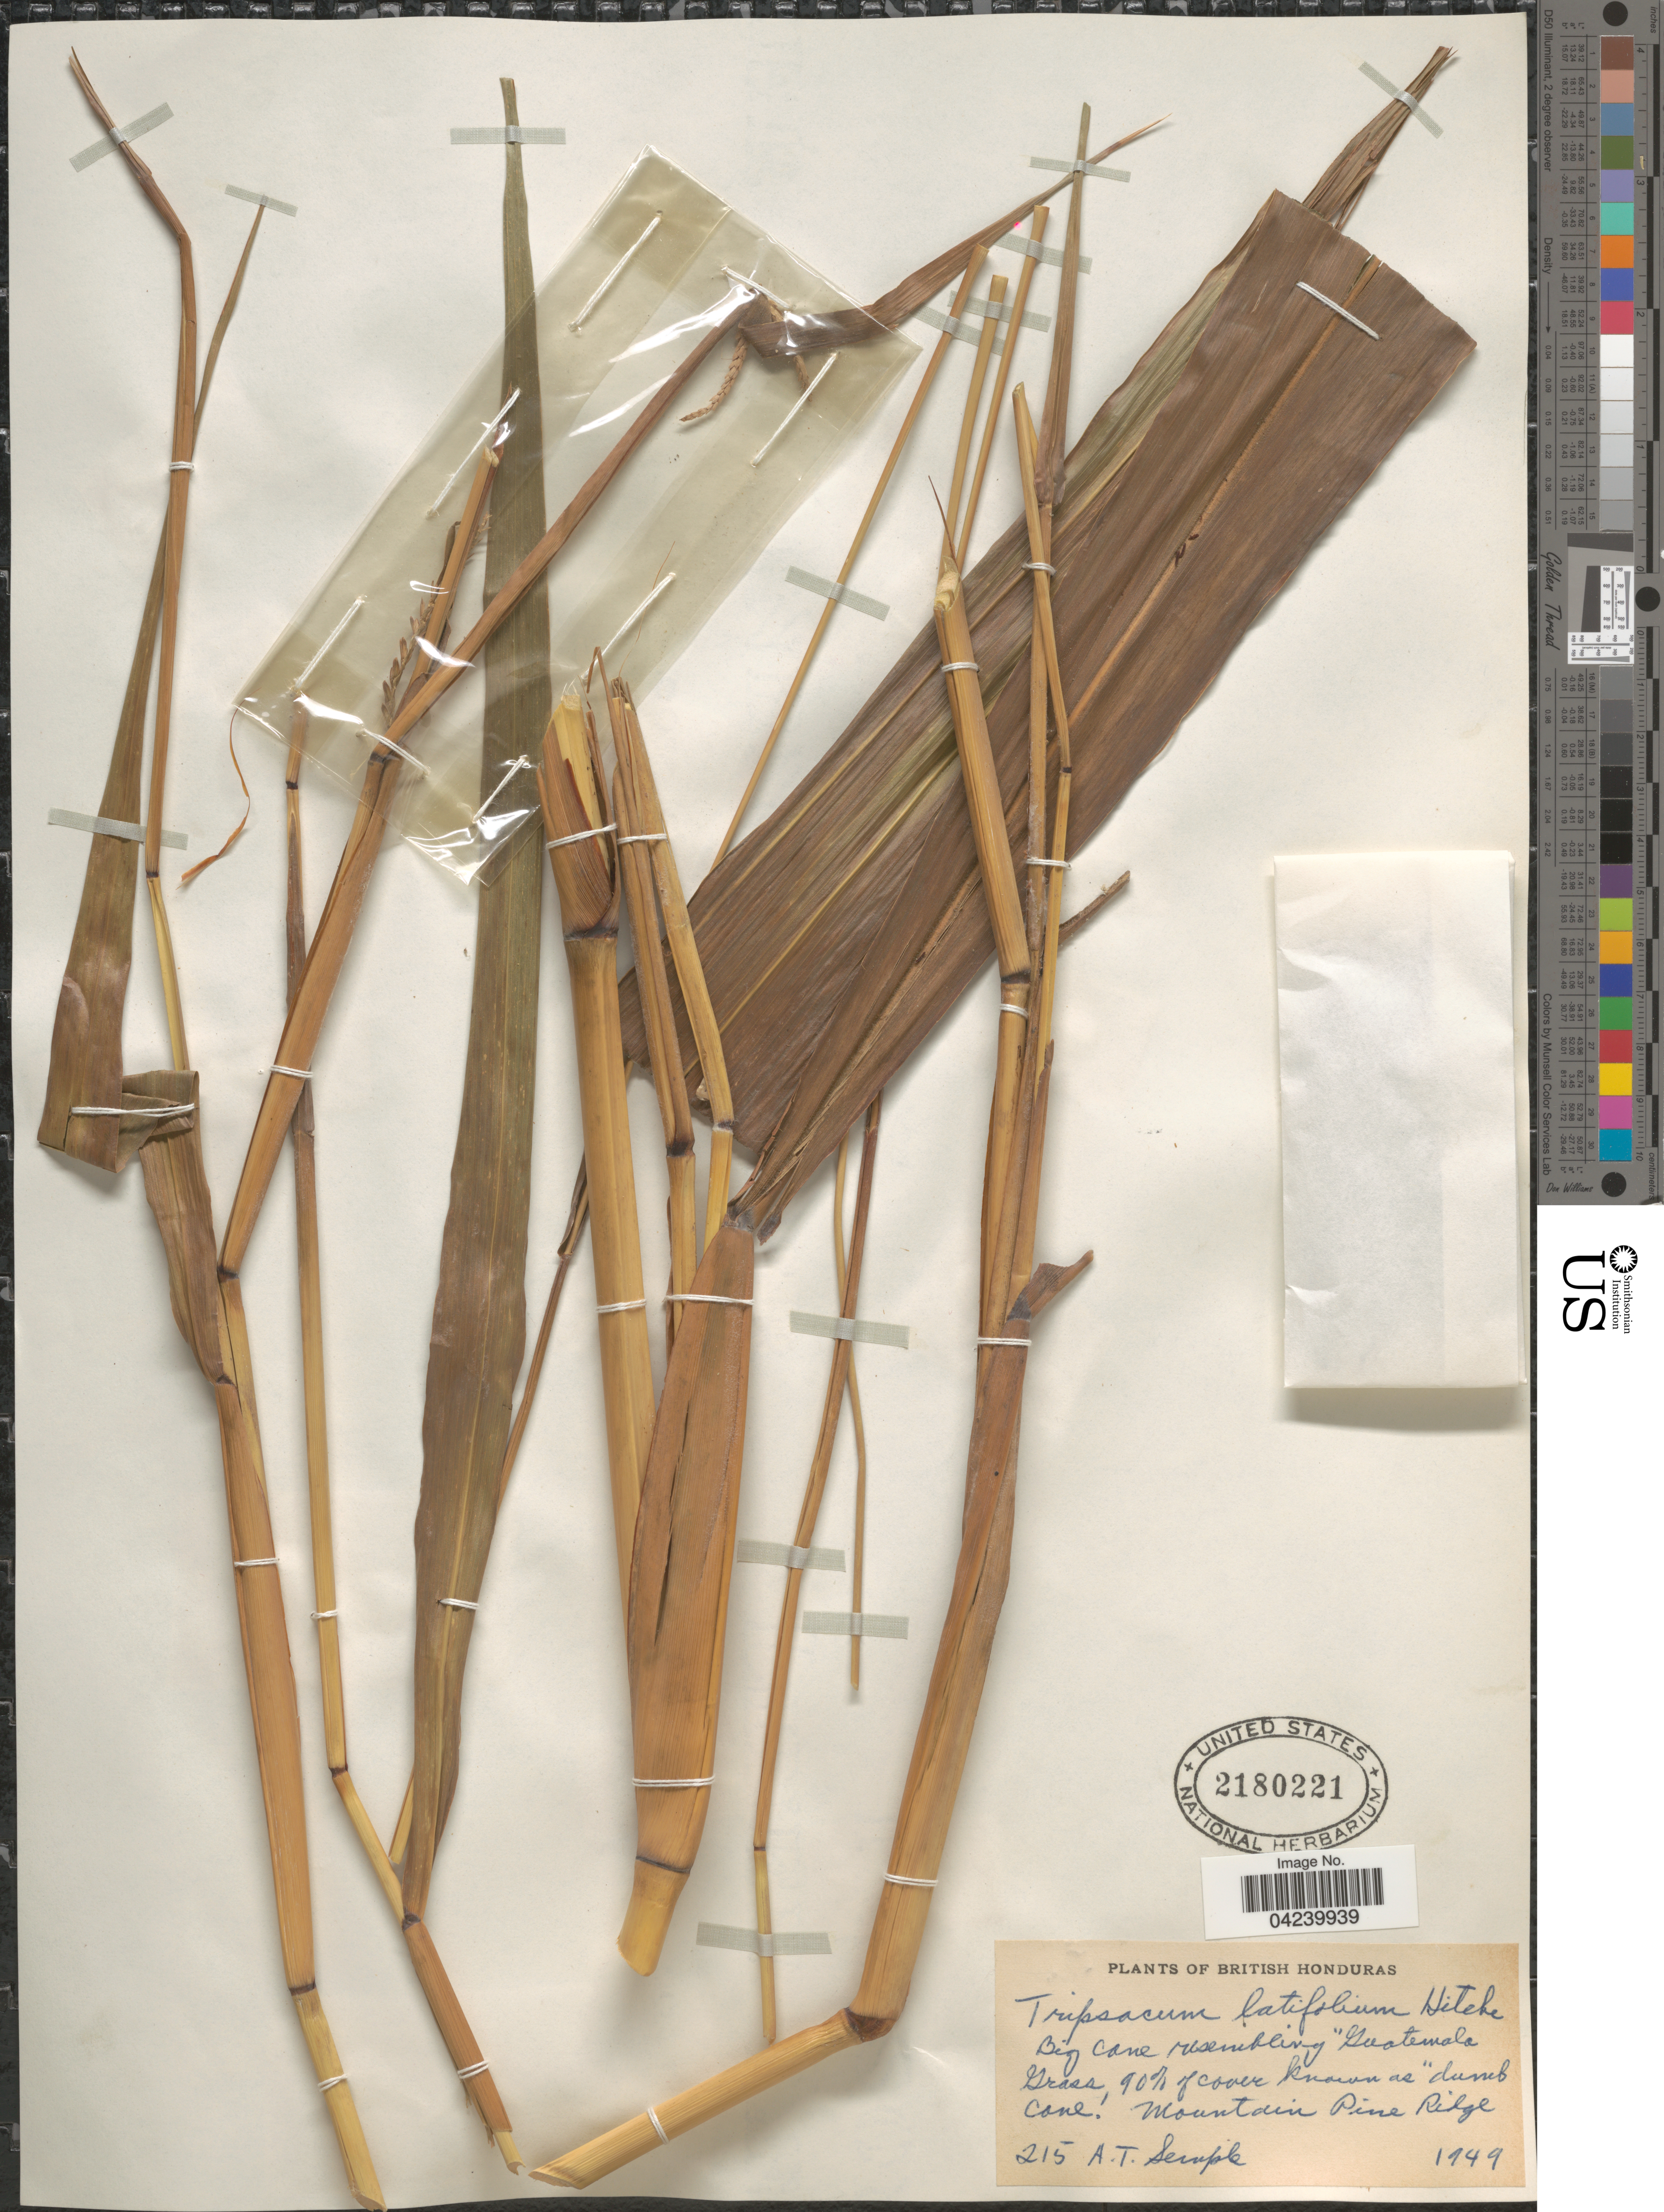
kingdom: Plantae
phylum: Tracheophyta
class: Liliopsida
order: Poales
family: Poaceae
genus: Tripsacum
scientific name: Tripsacum latifolium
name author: Hitchc.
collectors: A. Semple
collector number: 215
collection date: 1949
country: Belize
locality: British Honduras. Mountain Pine Ridge.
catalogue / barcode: US 2180221